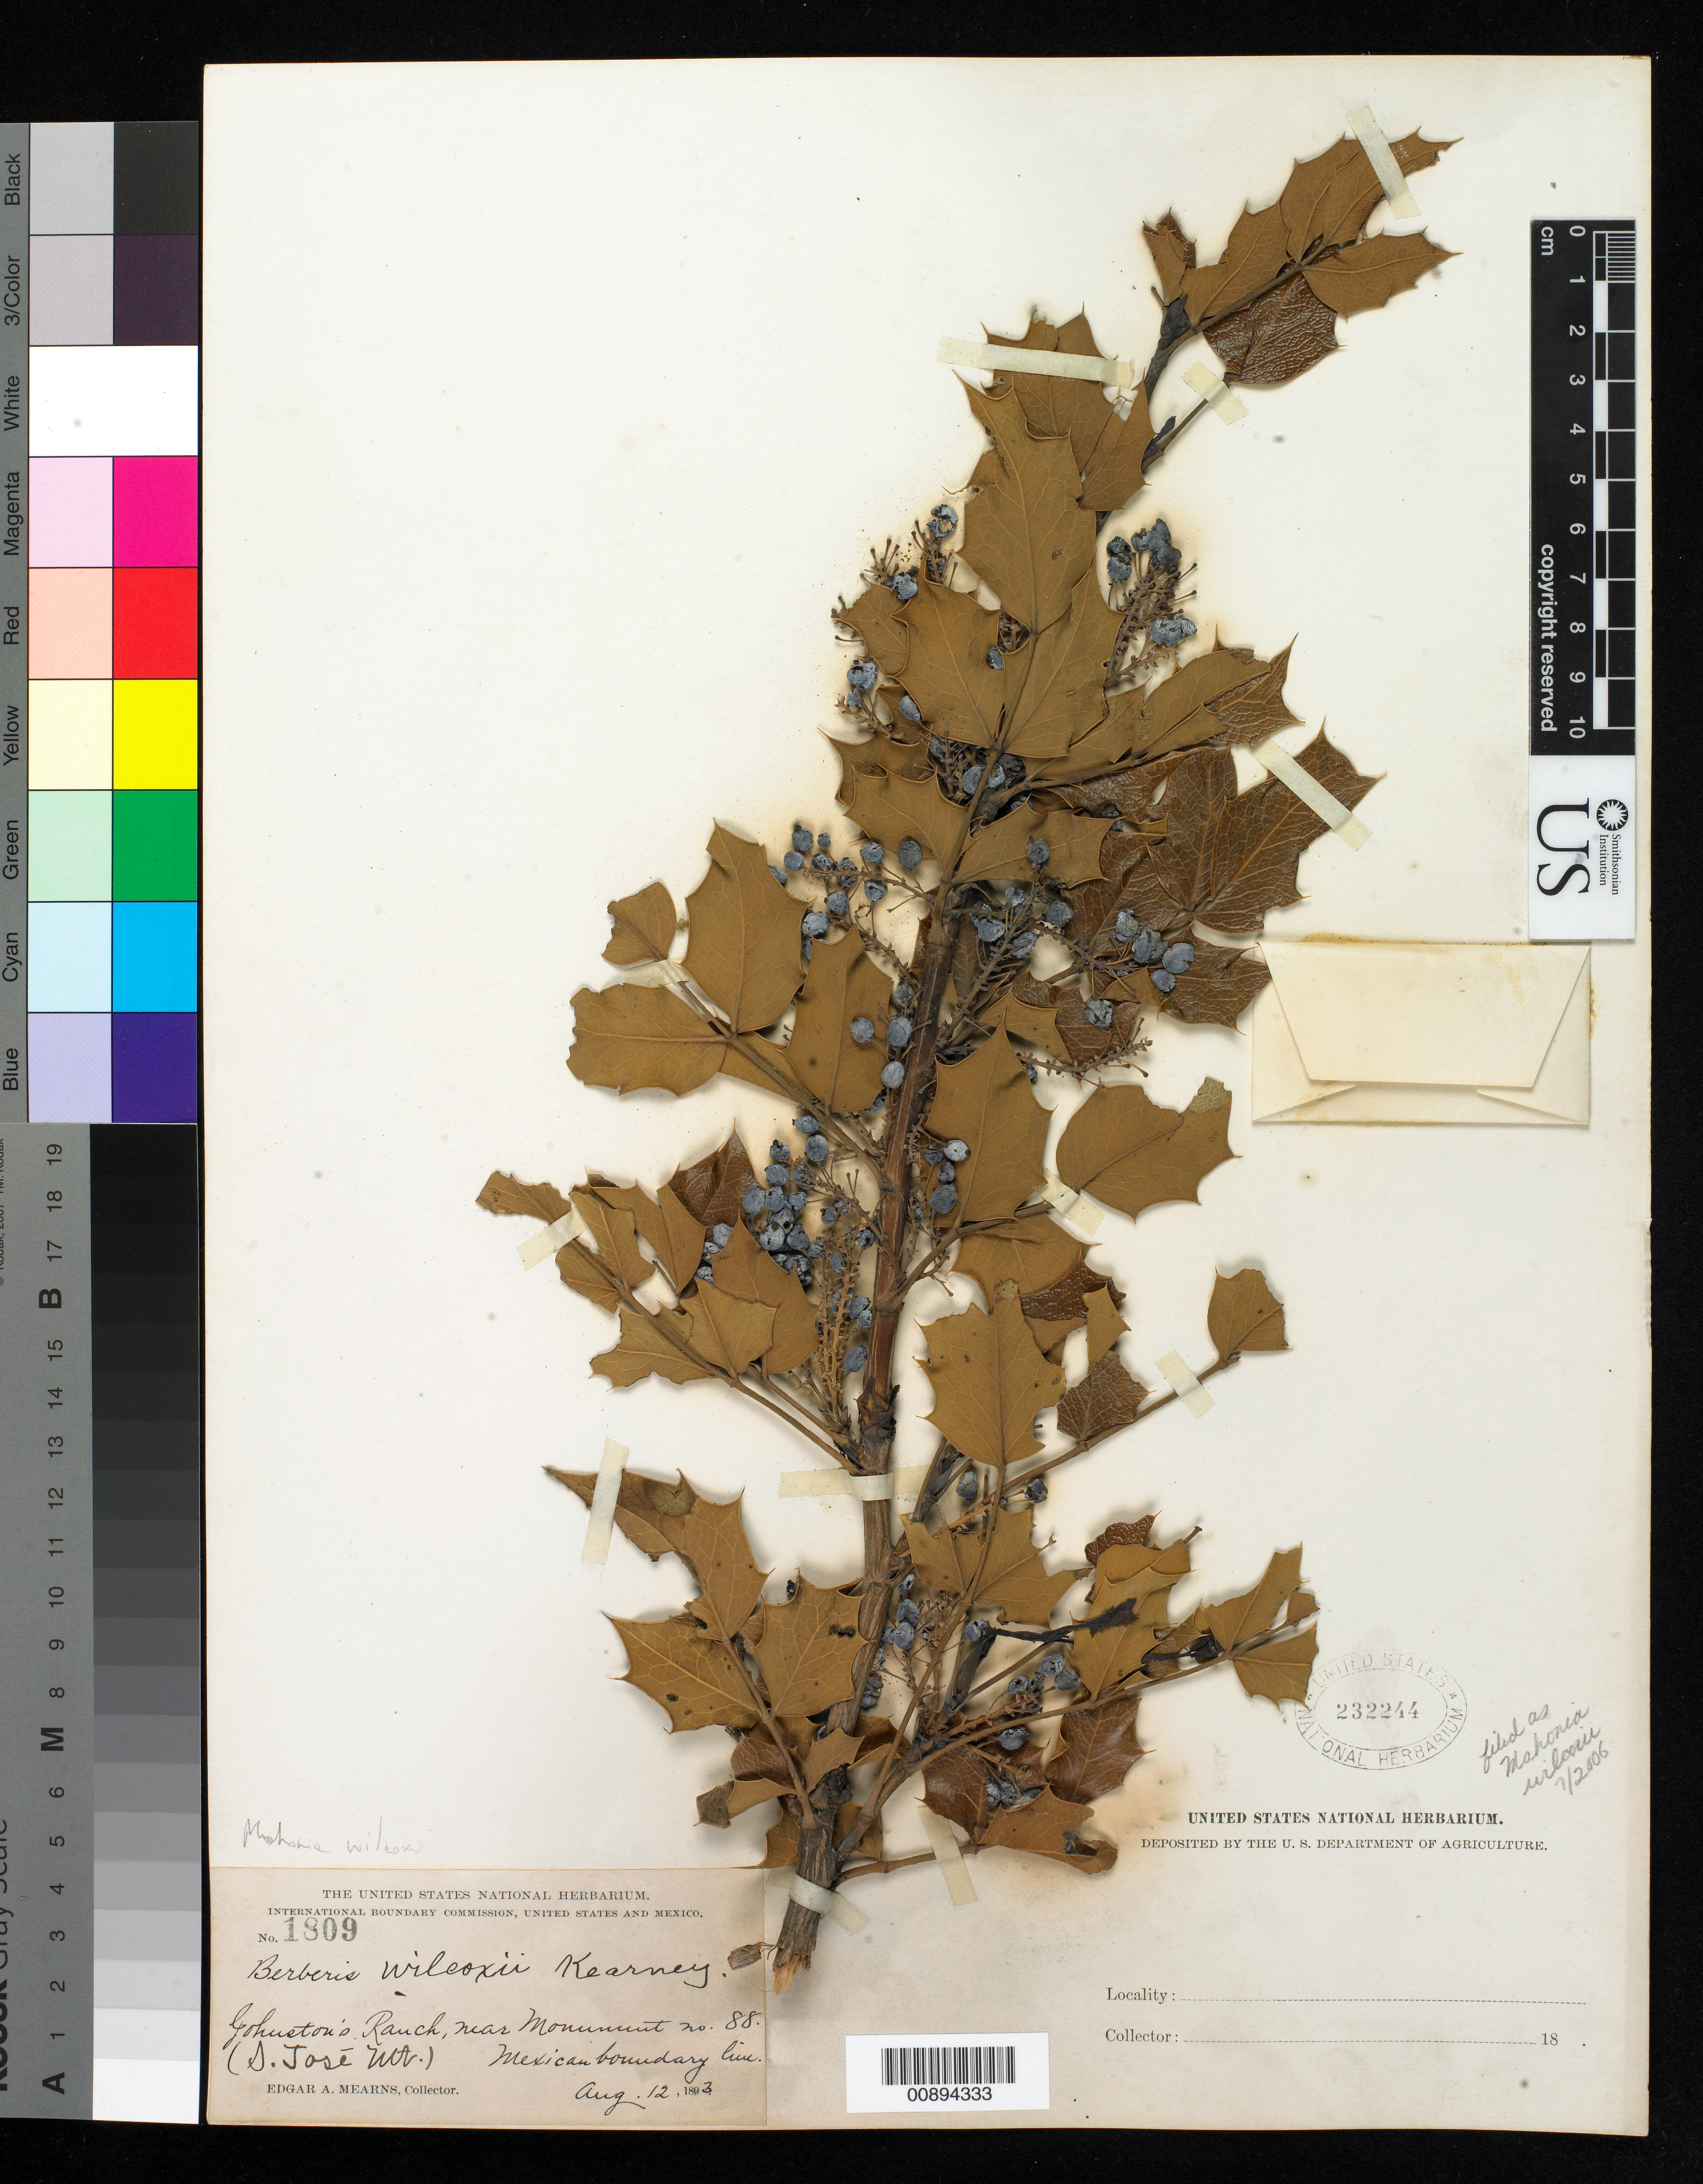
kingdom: Plantae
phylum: Tracheophyta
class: Magnoliopsida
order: Ranunculales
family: Berberidaceae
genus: Mahonia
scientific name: Mahonia wilcoxii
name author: (Kearney) Rehder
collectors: E. A. Mearns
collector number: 1809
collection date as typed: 12 Aug 1893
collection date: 1893-08-12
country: United States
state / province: Arizona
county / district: Cochise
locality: Johnston's Ranch, near Monument no. 88. Mexican Boundary Line. (S. José Mt.)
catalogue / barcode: US 232244